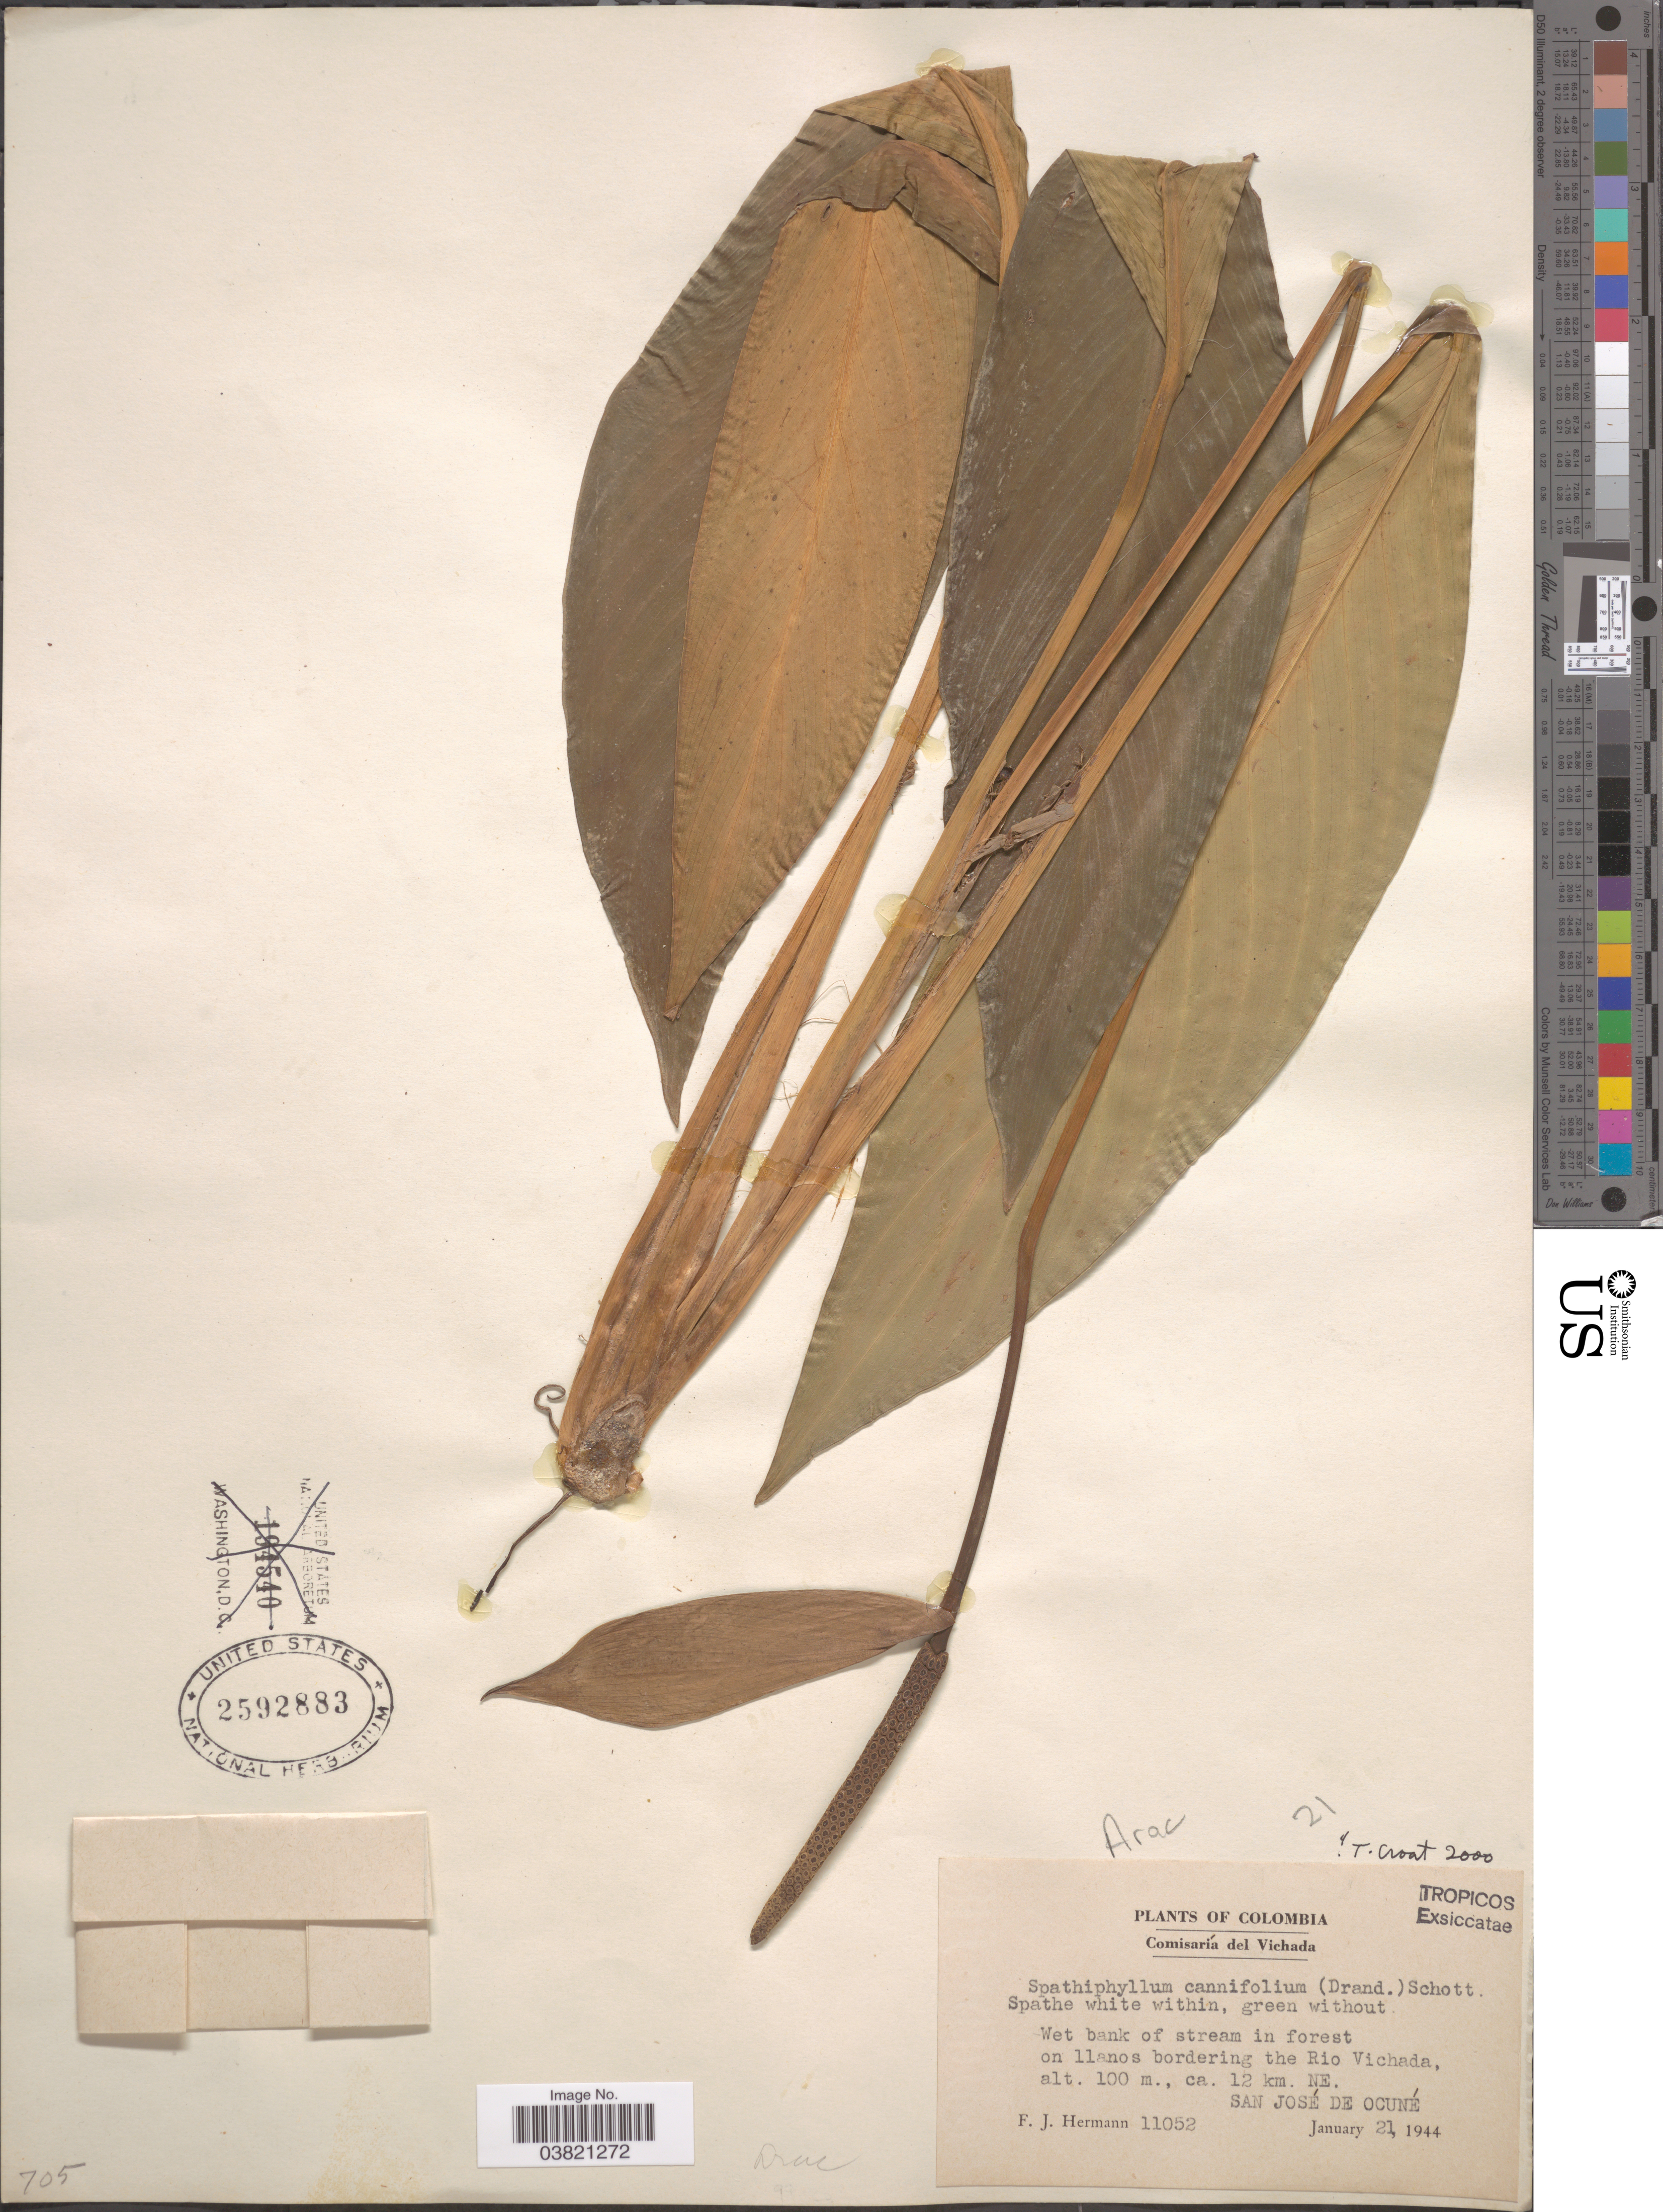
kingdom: Plantae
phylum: Tracheophyta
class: Liliopsida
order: Alismatales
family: Araceae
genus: Spathiphyllum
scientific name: Spathiphyllum cannifolium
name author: (Dryand. ex Sims) Schott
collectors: F. J. Hermann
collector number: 11052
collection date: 1944-01-21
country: Colombia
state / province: Vichada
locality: Comisaría del Vichada. Wet bank of stream in forest on llanos bordering the Rio Vichada, ca. 12 km. NE. San José de Ocuné.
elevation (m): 100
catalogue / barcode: US 2592883